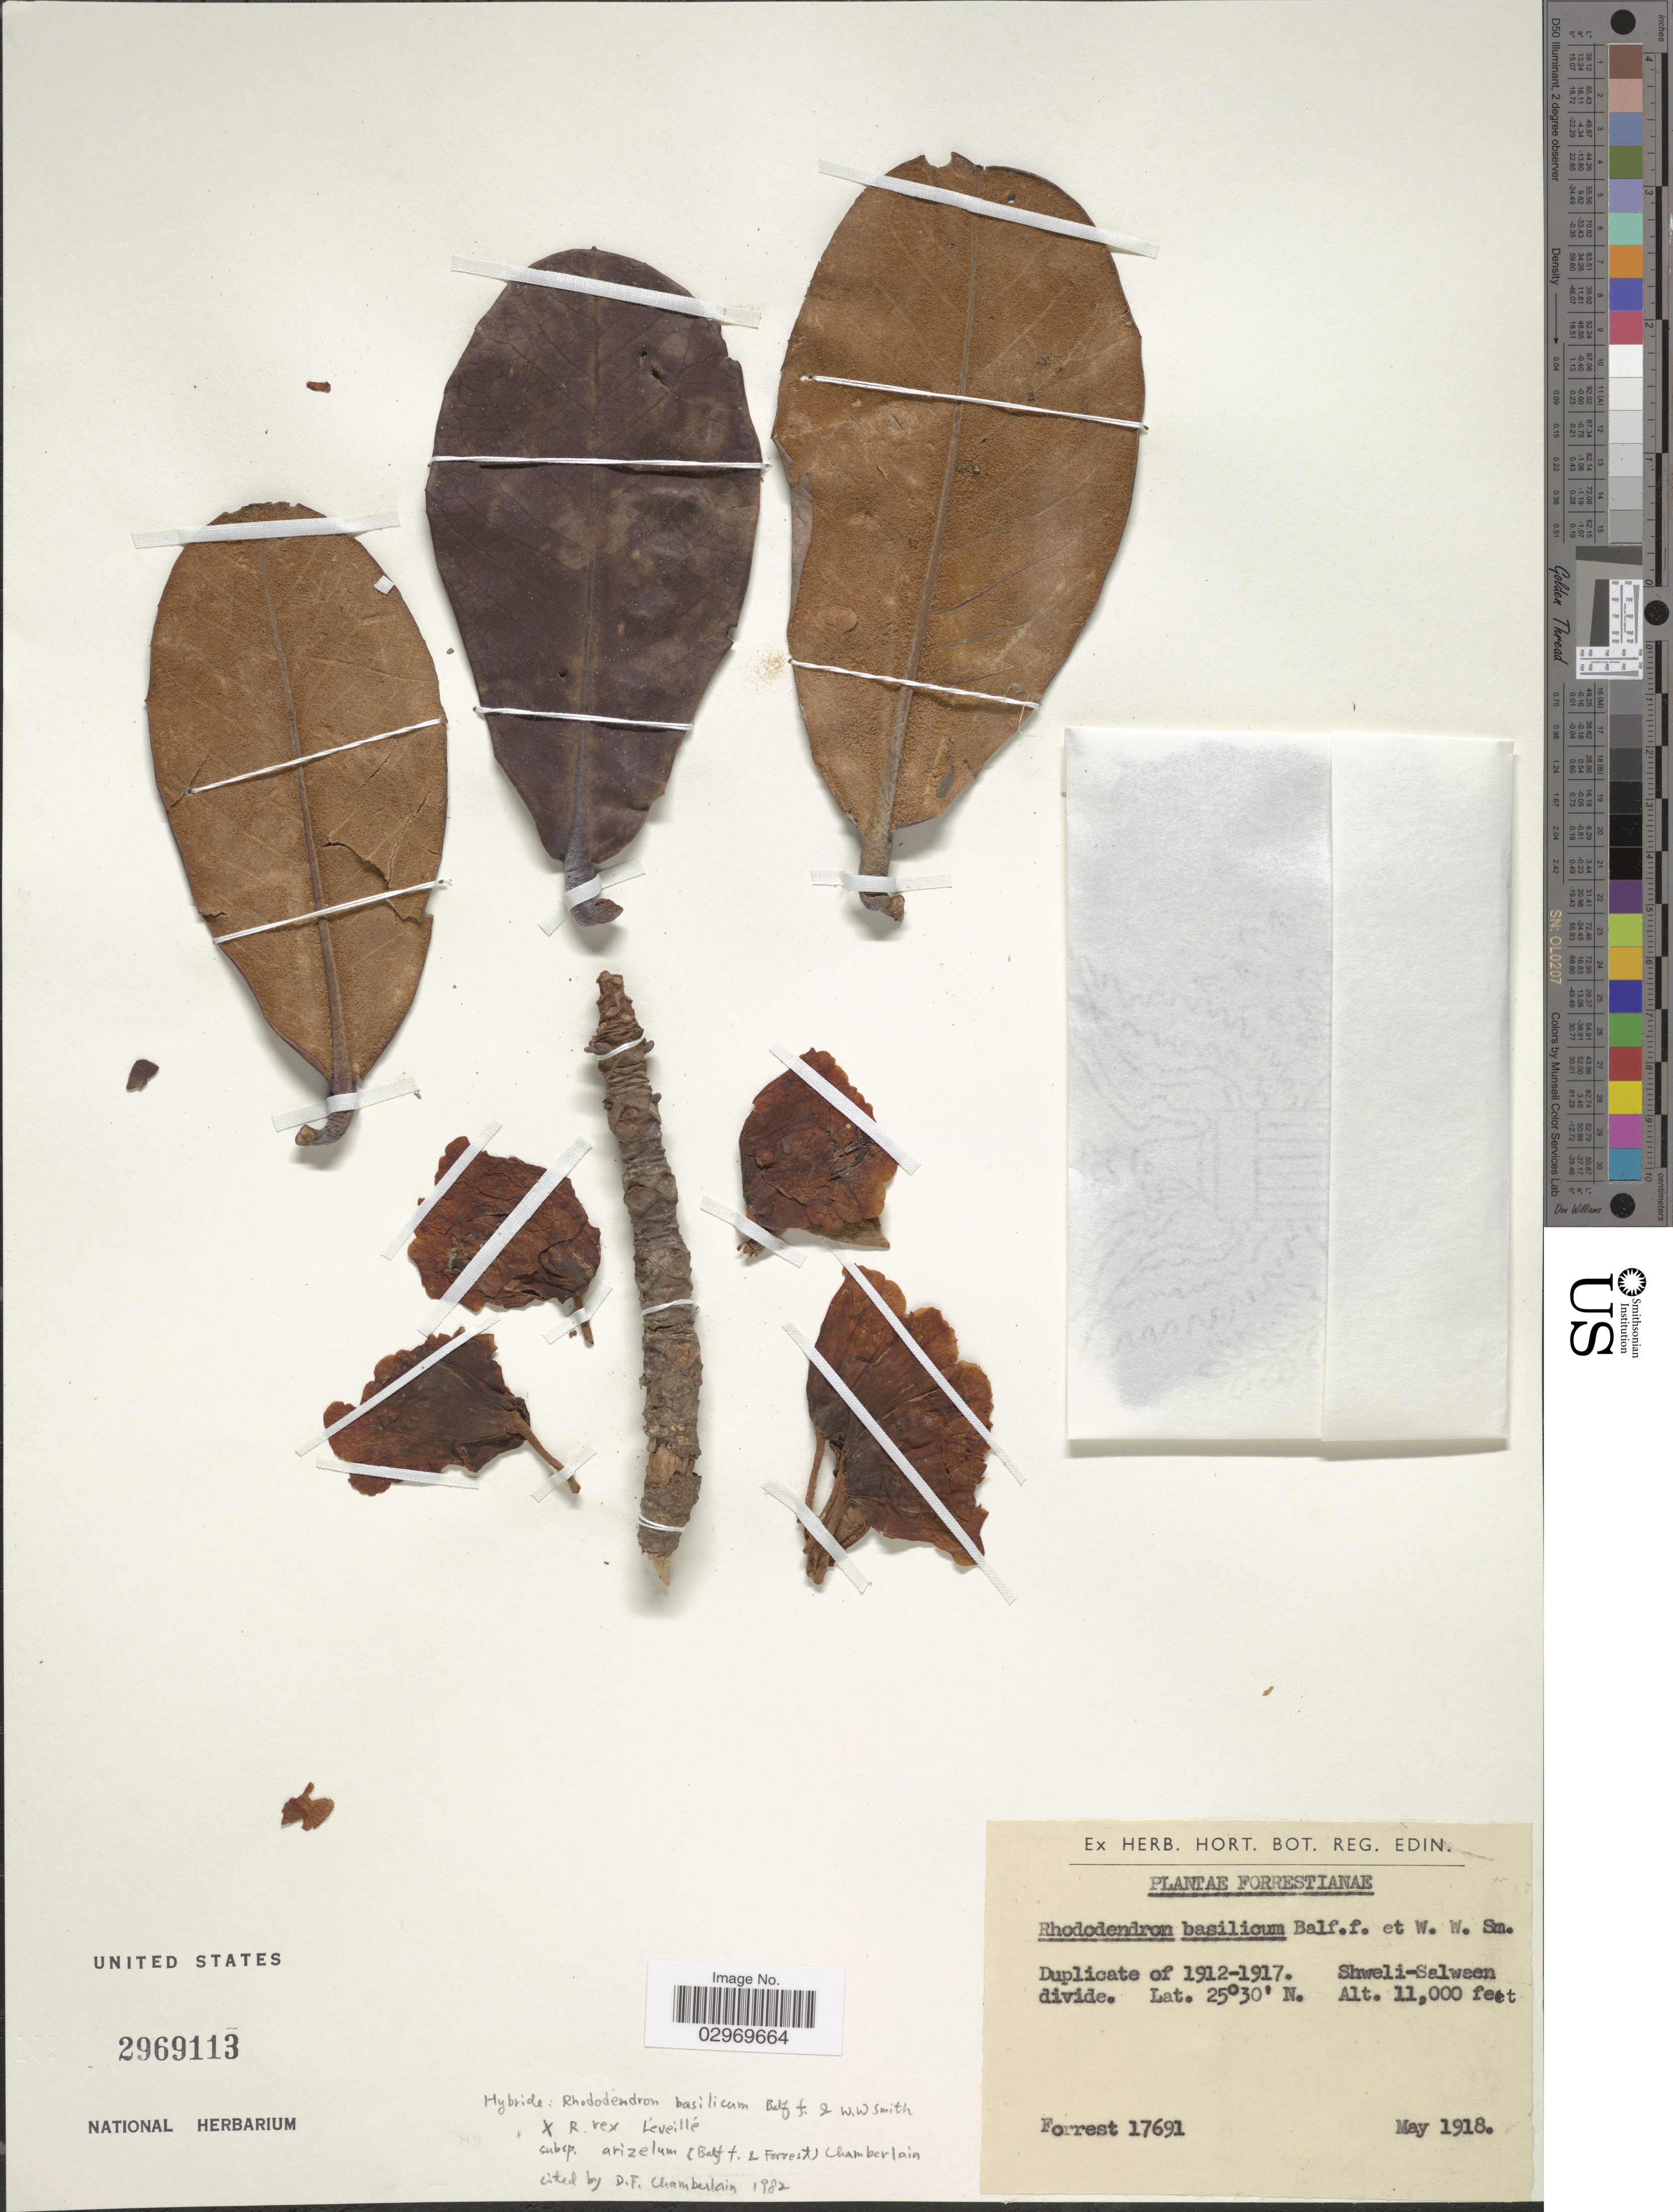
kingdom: Plantae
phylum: Tracheophyta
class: Magnoliopsida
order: Ericales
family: Ericaceae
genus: Rhododendron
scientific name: Rhododendron basilicum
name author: Balf. f. & W.W. Sm.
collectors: -. Forrest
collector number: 17691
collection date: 1918-05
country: China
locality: Shweli-Salween divide.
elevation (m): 3353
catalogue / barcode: US 2969113